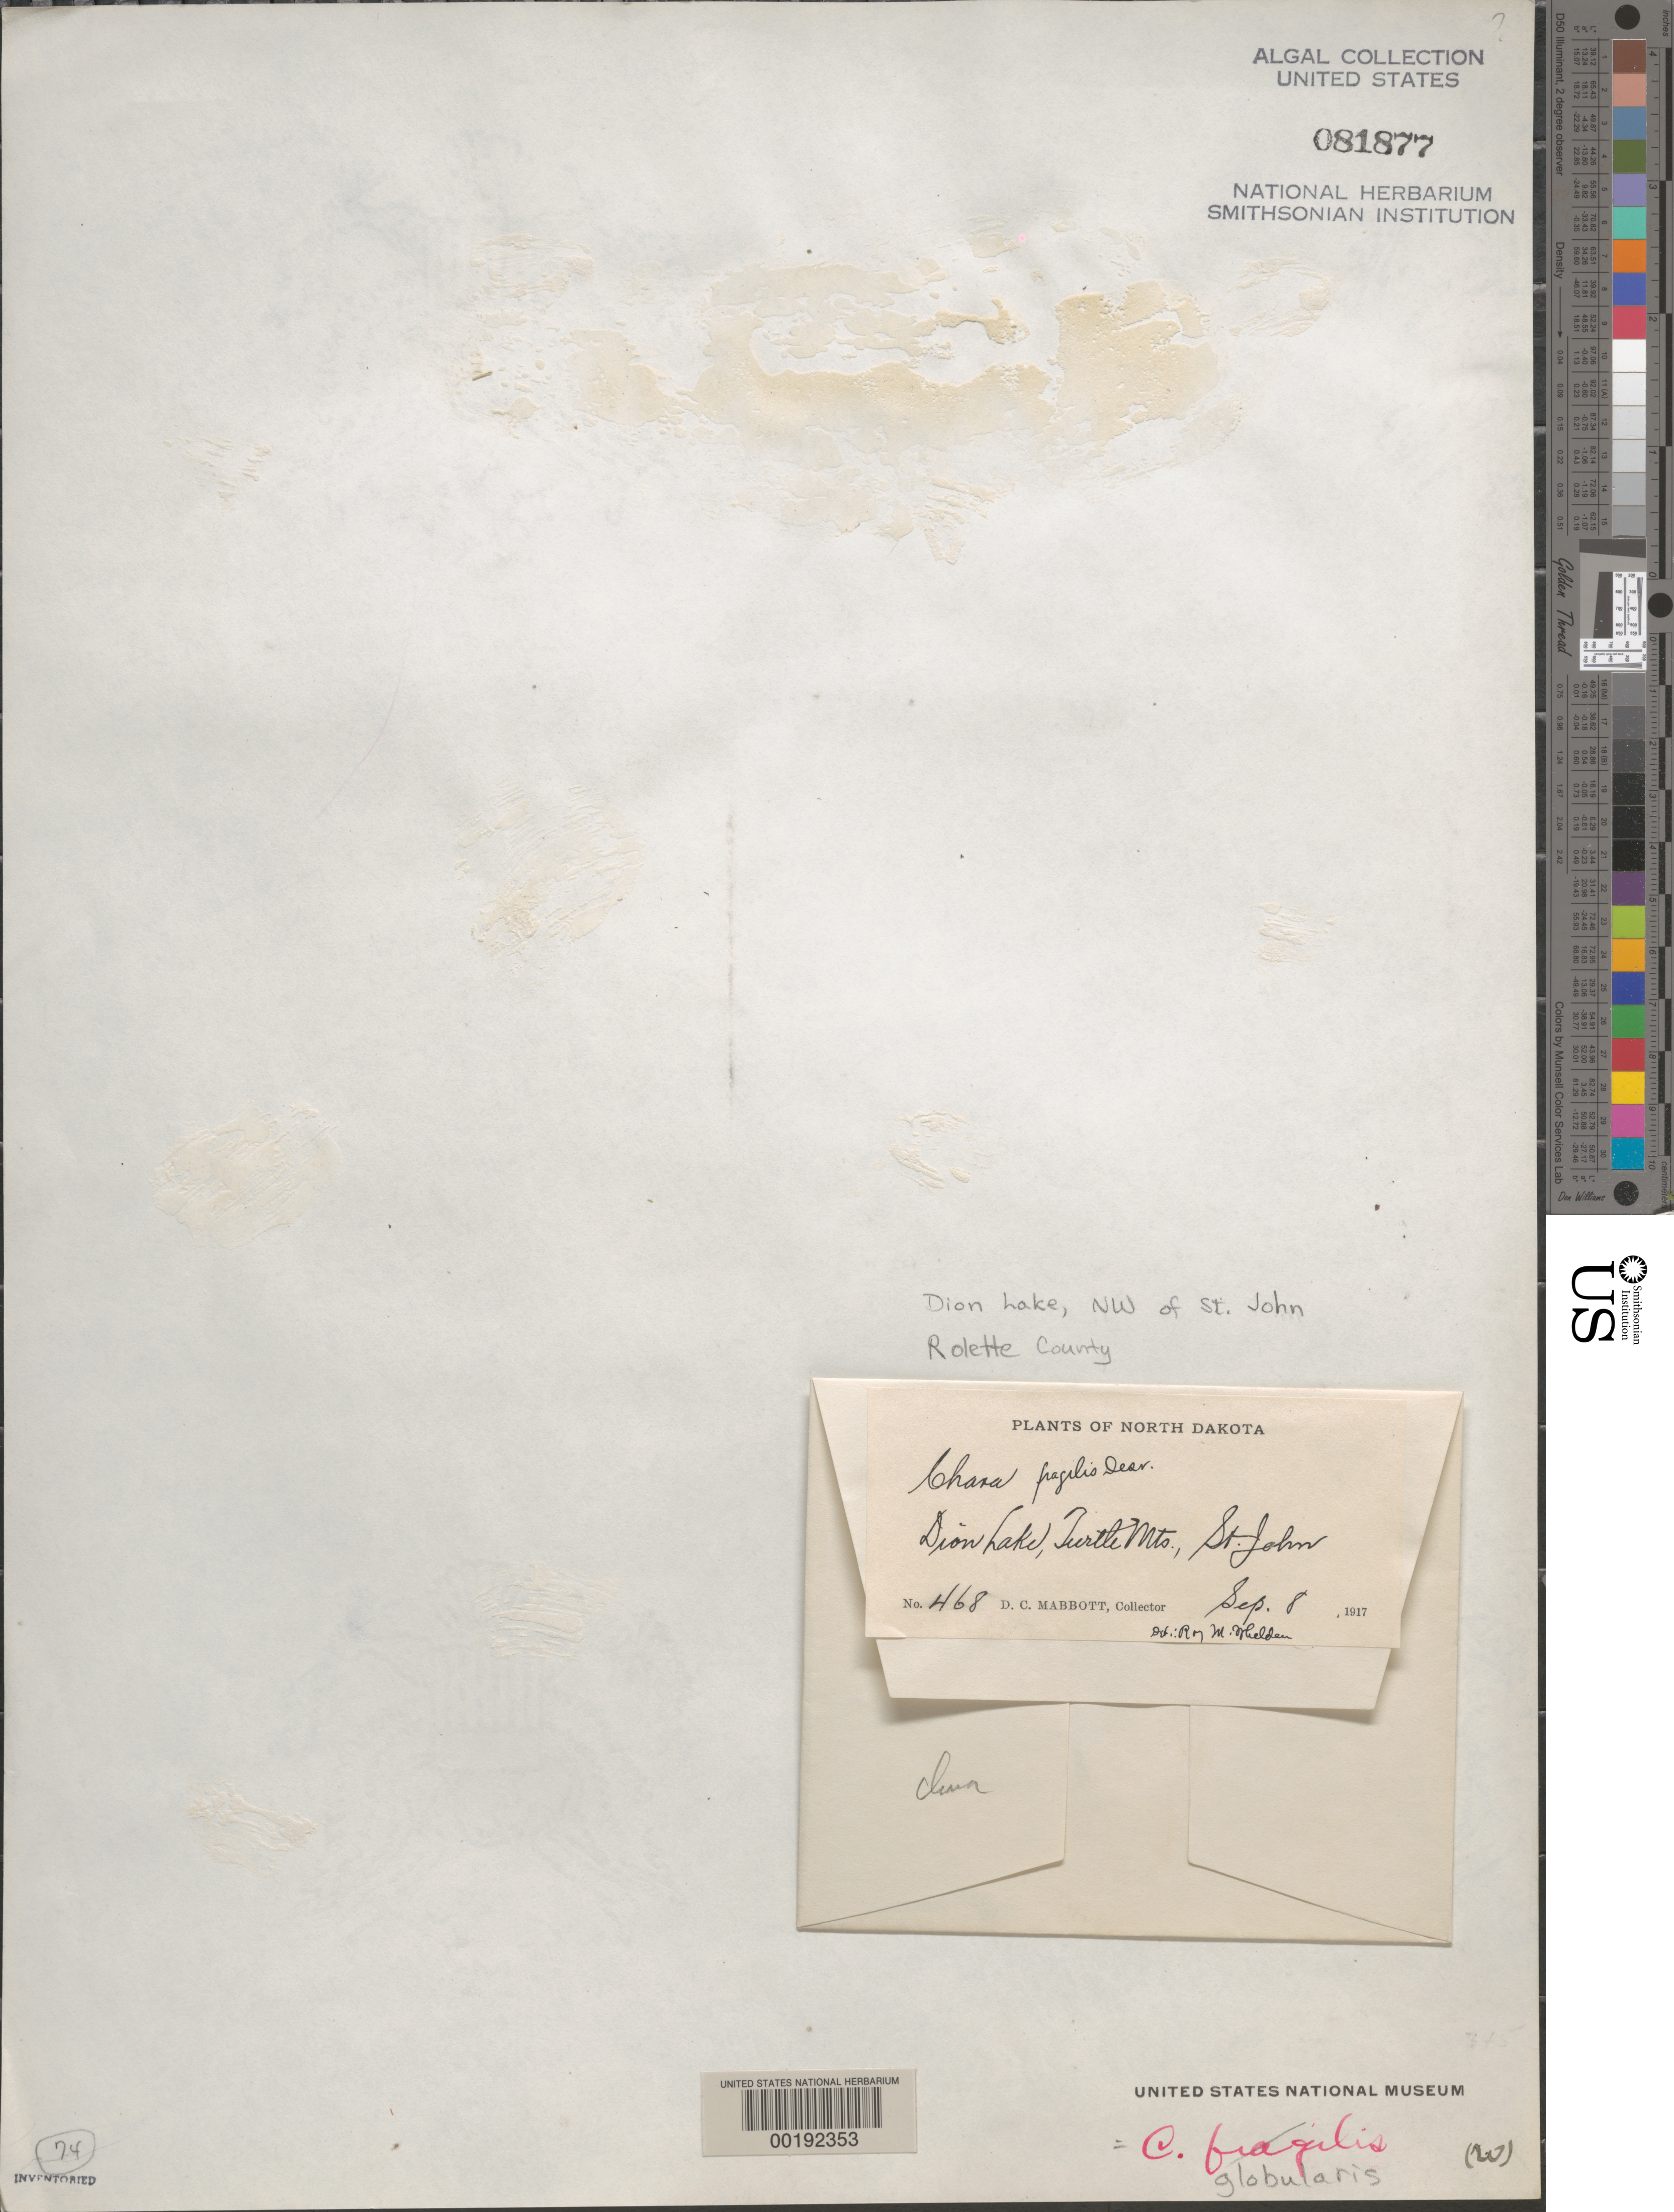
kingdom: Plantae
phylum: Charophyta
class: Charophyceae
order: Charales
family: Characeae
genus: Chara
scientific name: Chara globularis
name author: Thuiller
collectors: D. Mabbott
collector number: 468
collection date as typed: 08 Sep 1917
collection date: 1917-09-08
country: United States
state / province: North Dakota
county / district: Rolette County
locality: Dion Lake, Turtle Mountains, northwest of St. John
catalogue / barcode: US 81877